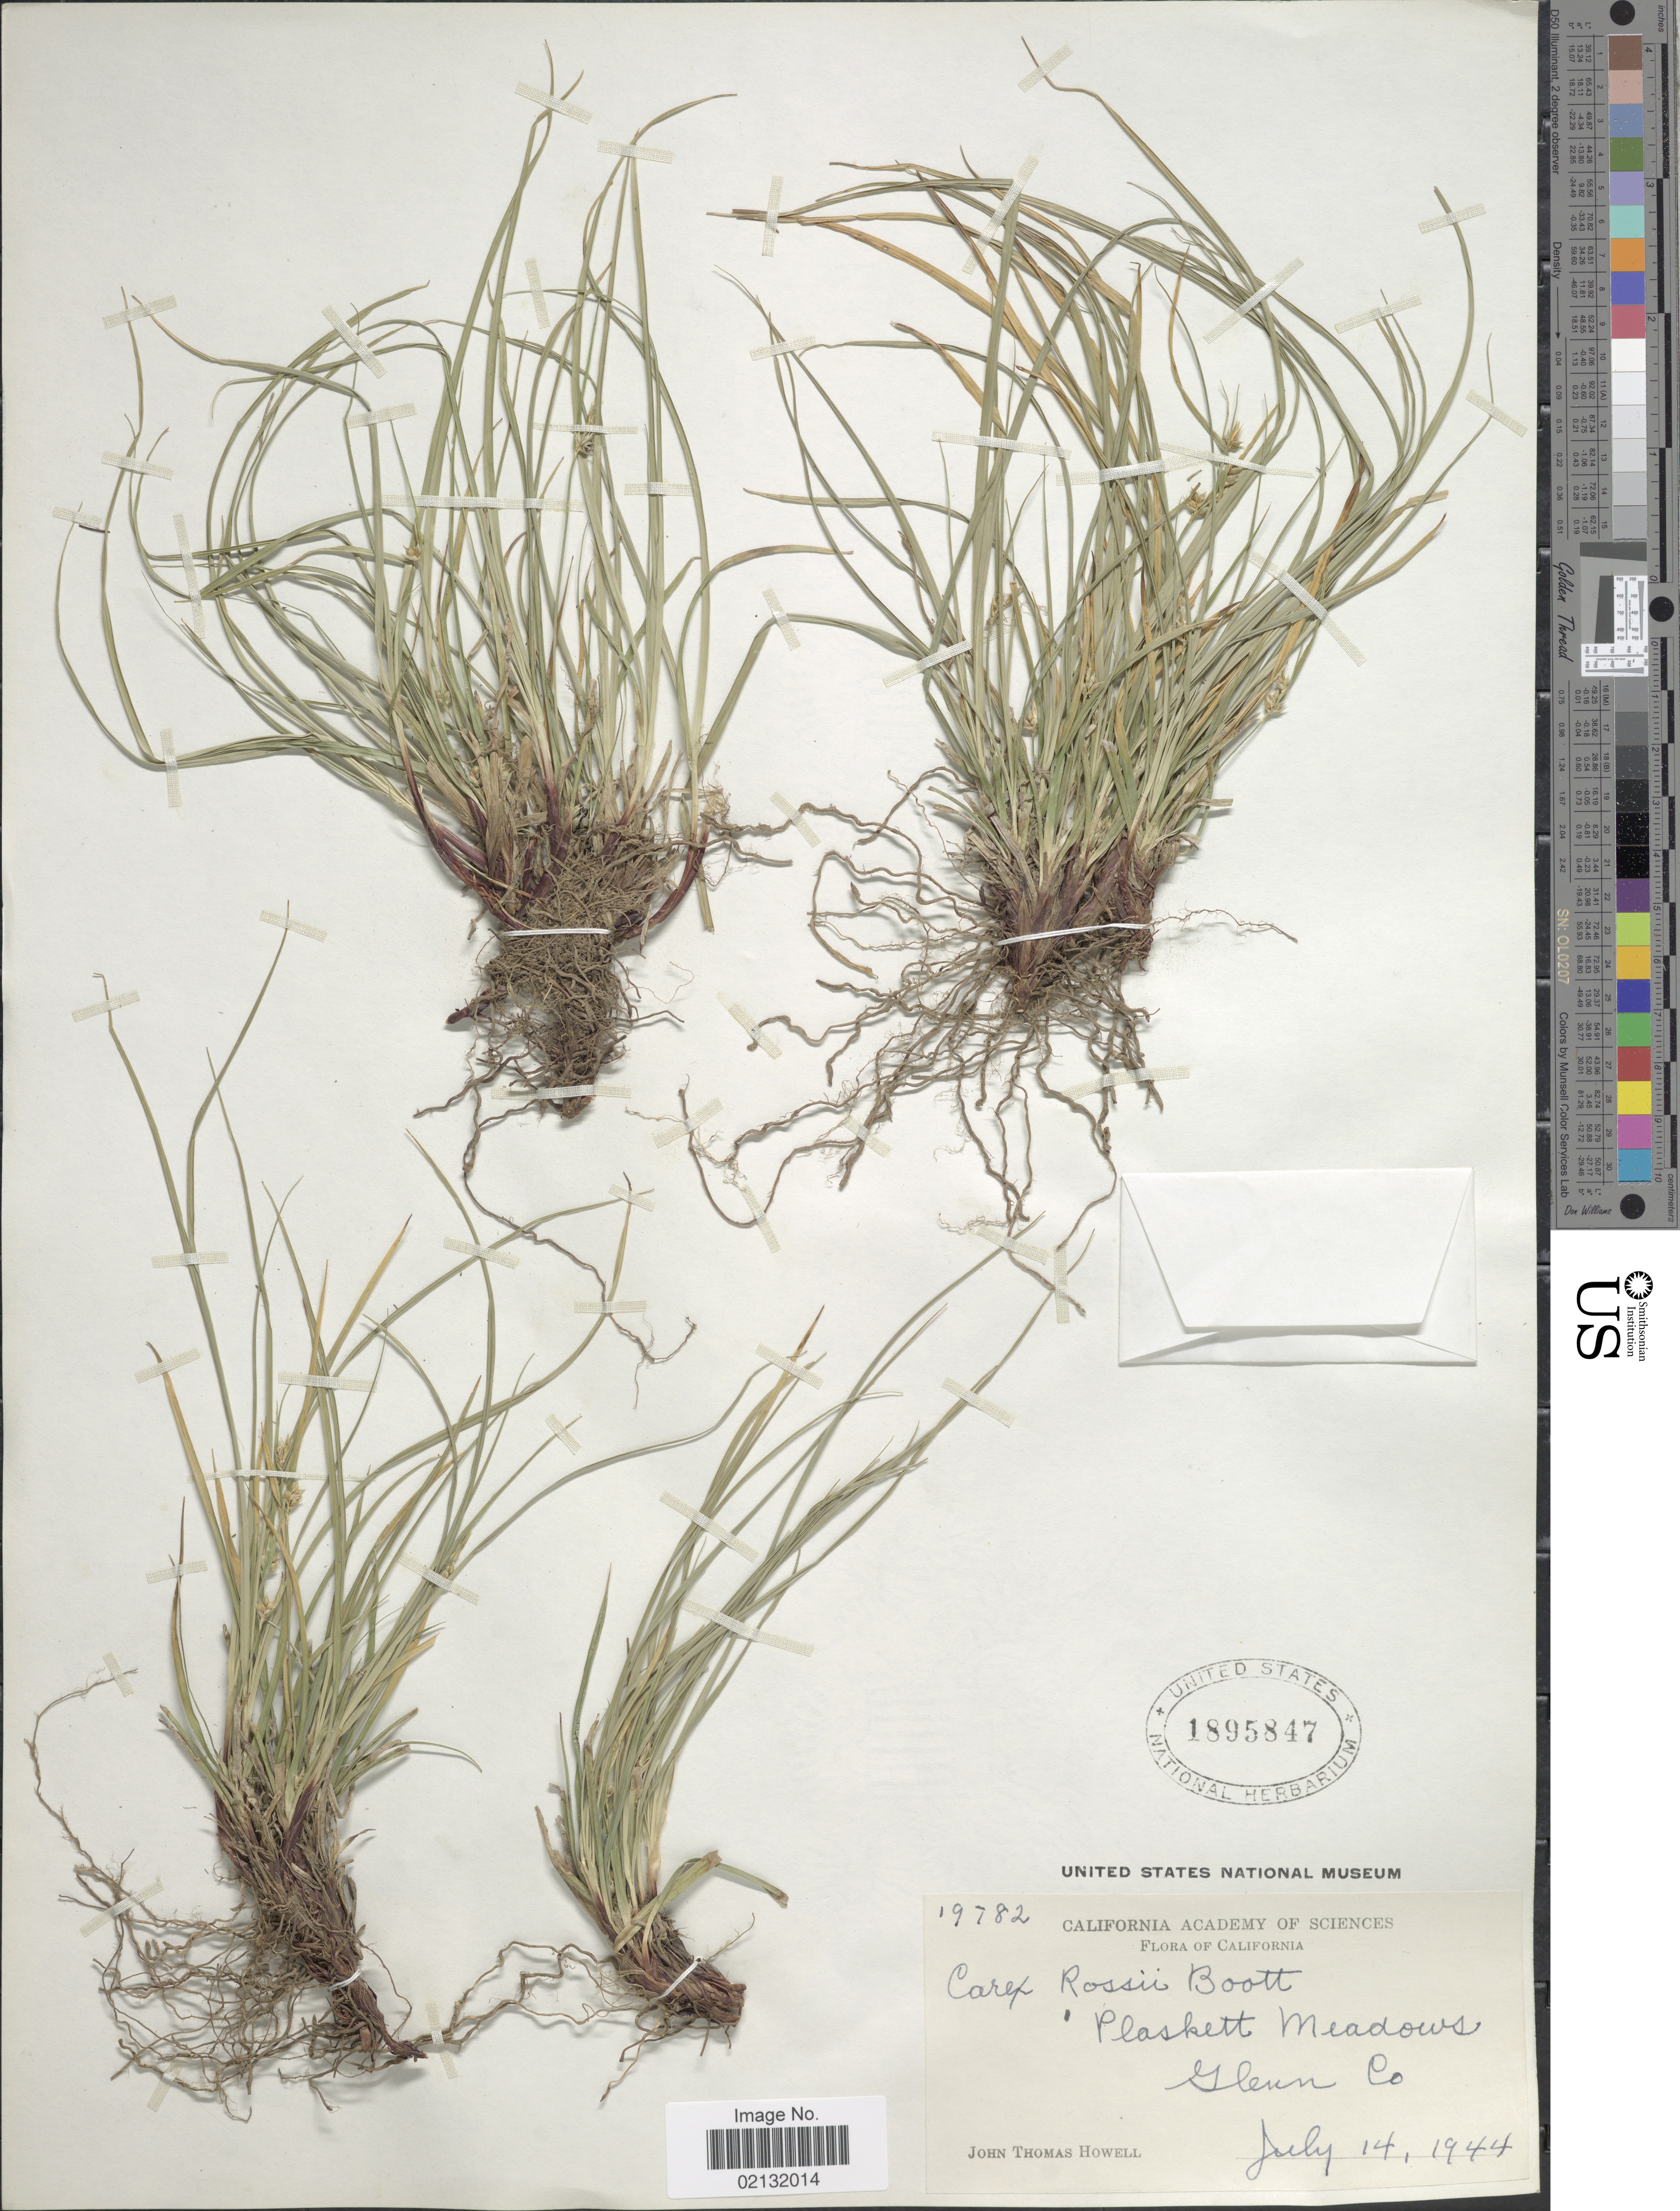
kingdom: Plantae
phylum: Tracheophyta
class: Liliopsida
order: Poales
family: Cyperaceae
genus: Carex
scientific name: Carex rossii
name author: Boott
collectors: J. T. Howell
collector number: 19782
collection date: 1944-07-14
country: United States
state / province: California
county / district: Glenn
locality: Plaskett Meadows, Glenn Co.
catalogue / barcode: US 1895847